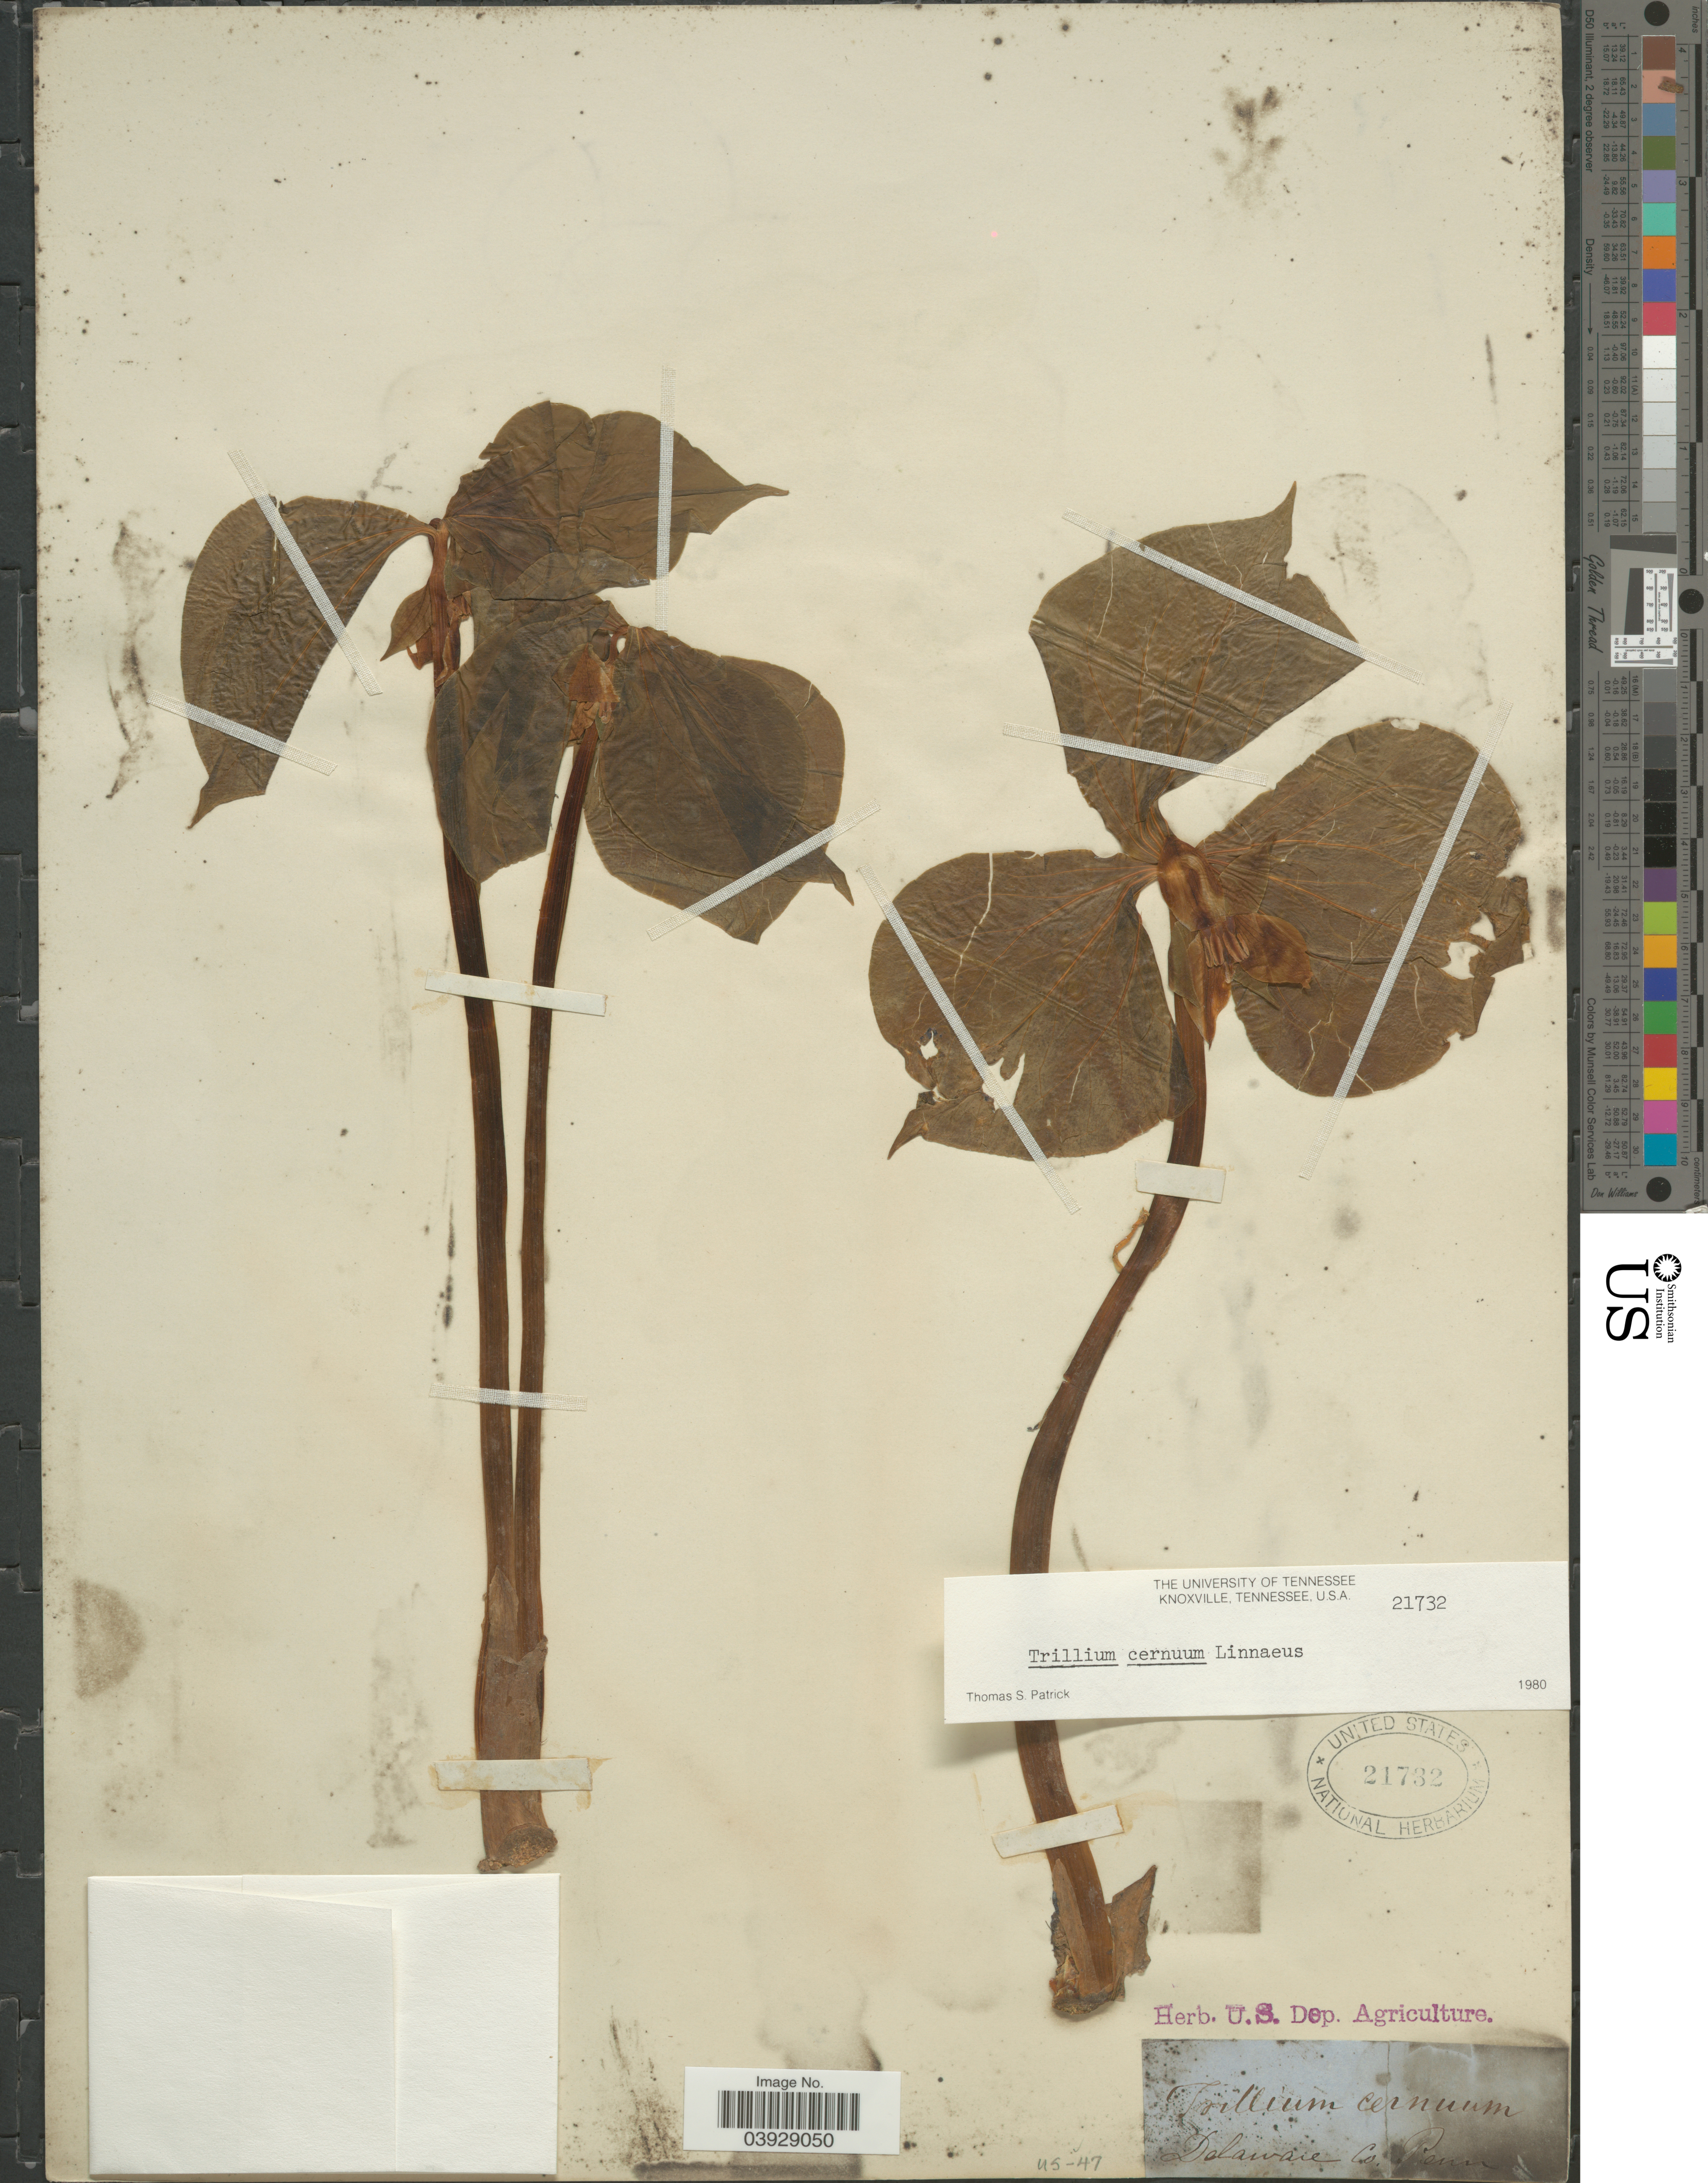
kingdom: Plantae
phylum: Tracheophyta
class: Liliopsida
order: Liliales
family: Melanthiaceae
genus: Trillium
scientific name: Trillium cernuum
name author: L.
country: United States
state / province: Pennsylvania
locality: Delaware Co.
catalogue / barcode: US 21732